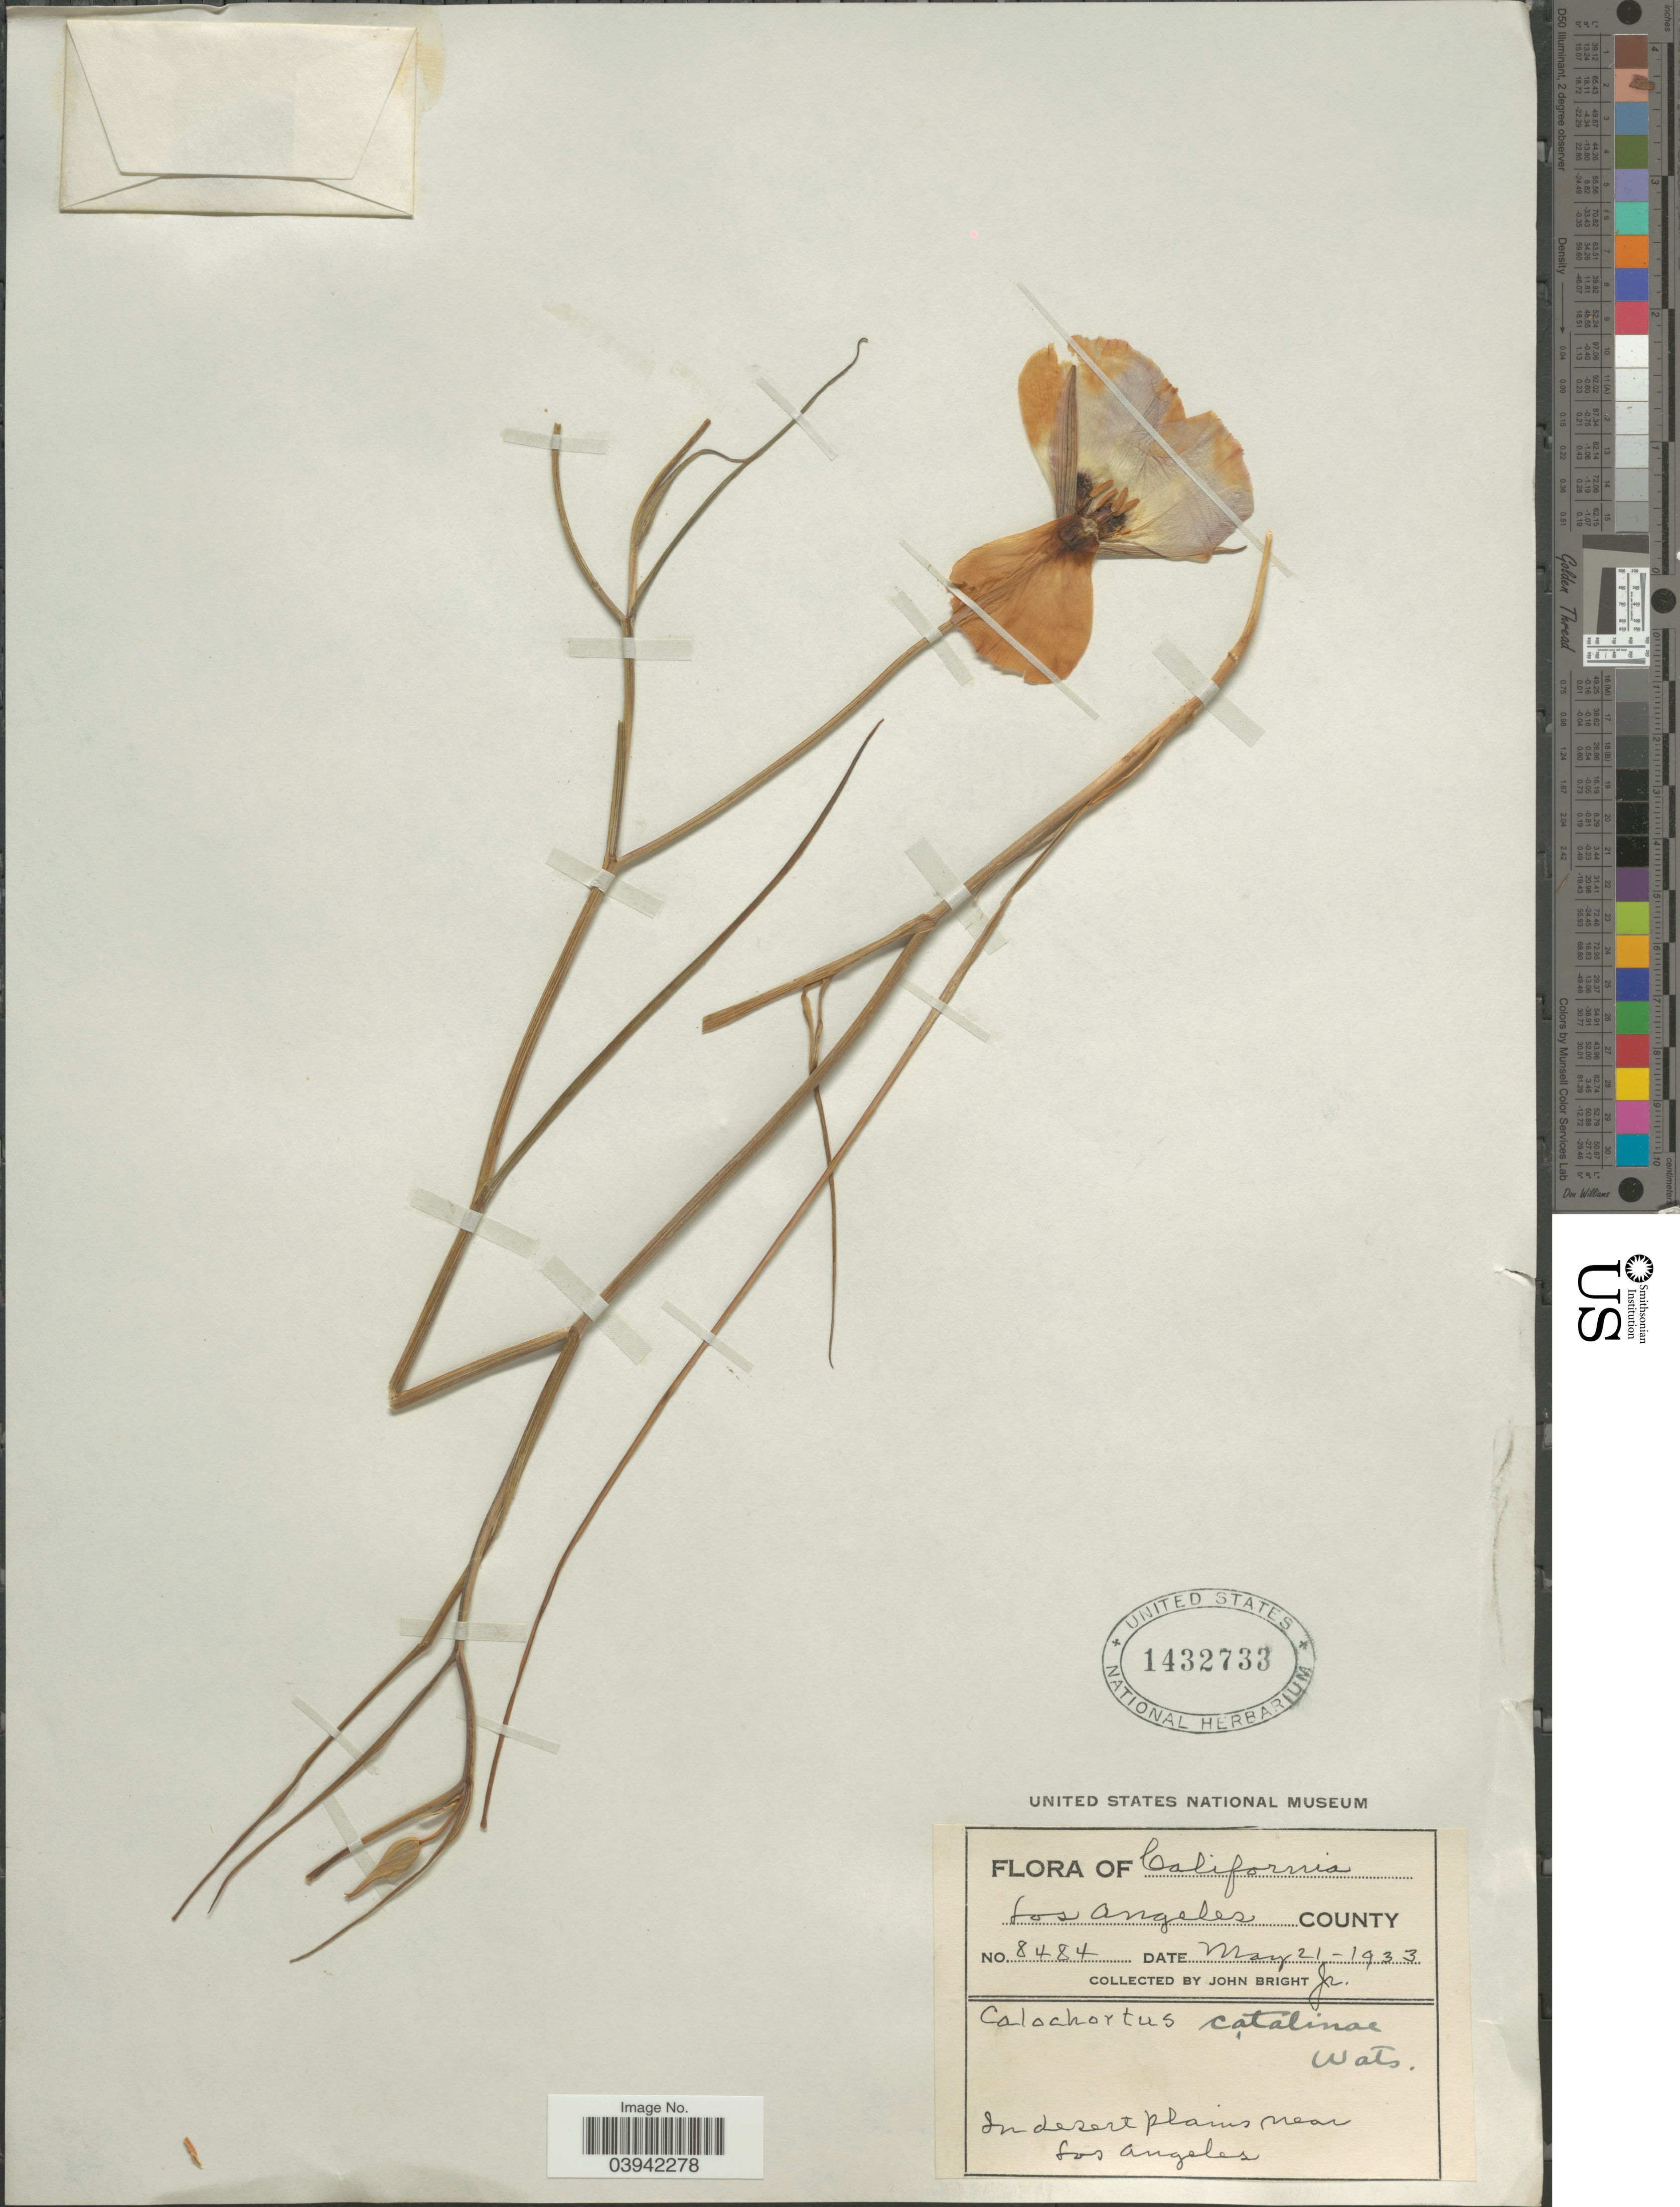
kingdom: Plantae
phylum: Tracheophyta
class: Liliopsida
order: Liliales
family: Liliaceae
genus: Calochortus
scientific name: Calochortus catalinae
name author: S. Watson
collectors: J. Bright Jr.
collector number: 8484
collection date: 1933-05-21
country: United States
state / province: California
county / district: Los Angeles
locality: Los Angeles County. In desert plains near Los Angeles.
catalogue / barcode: US 1432733